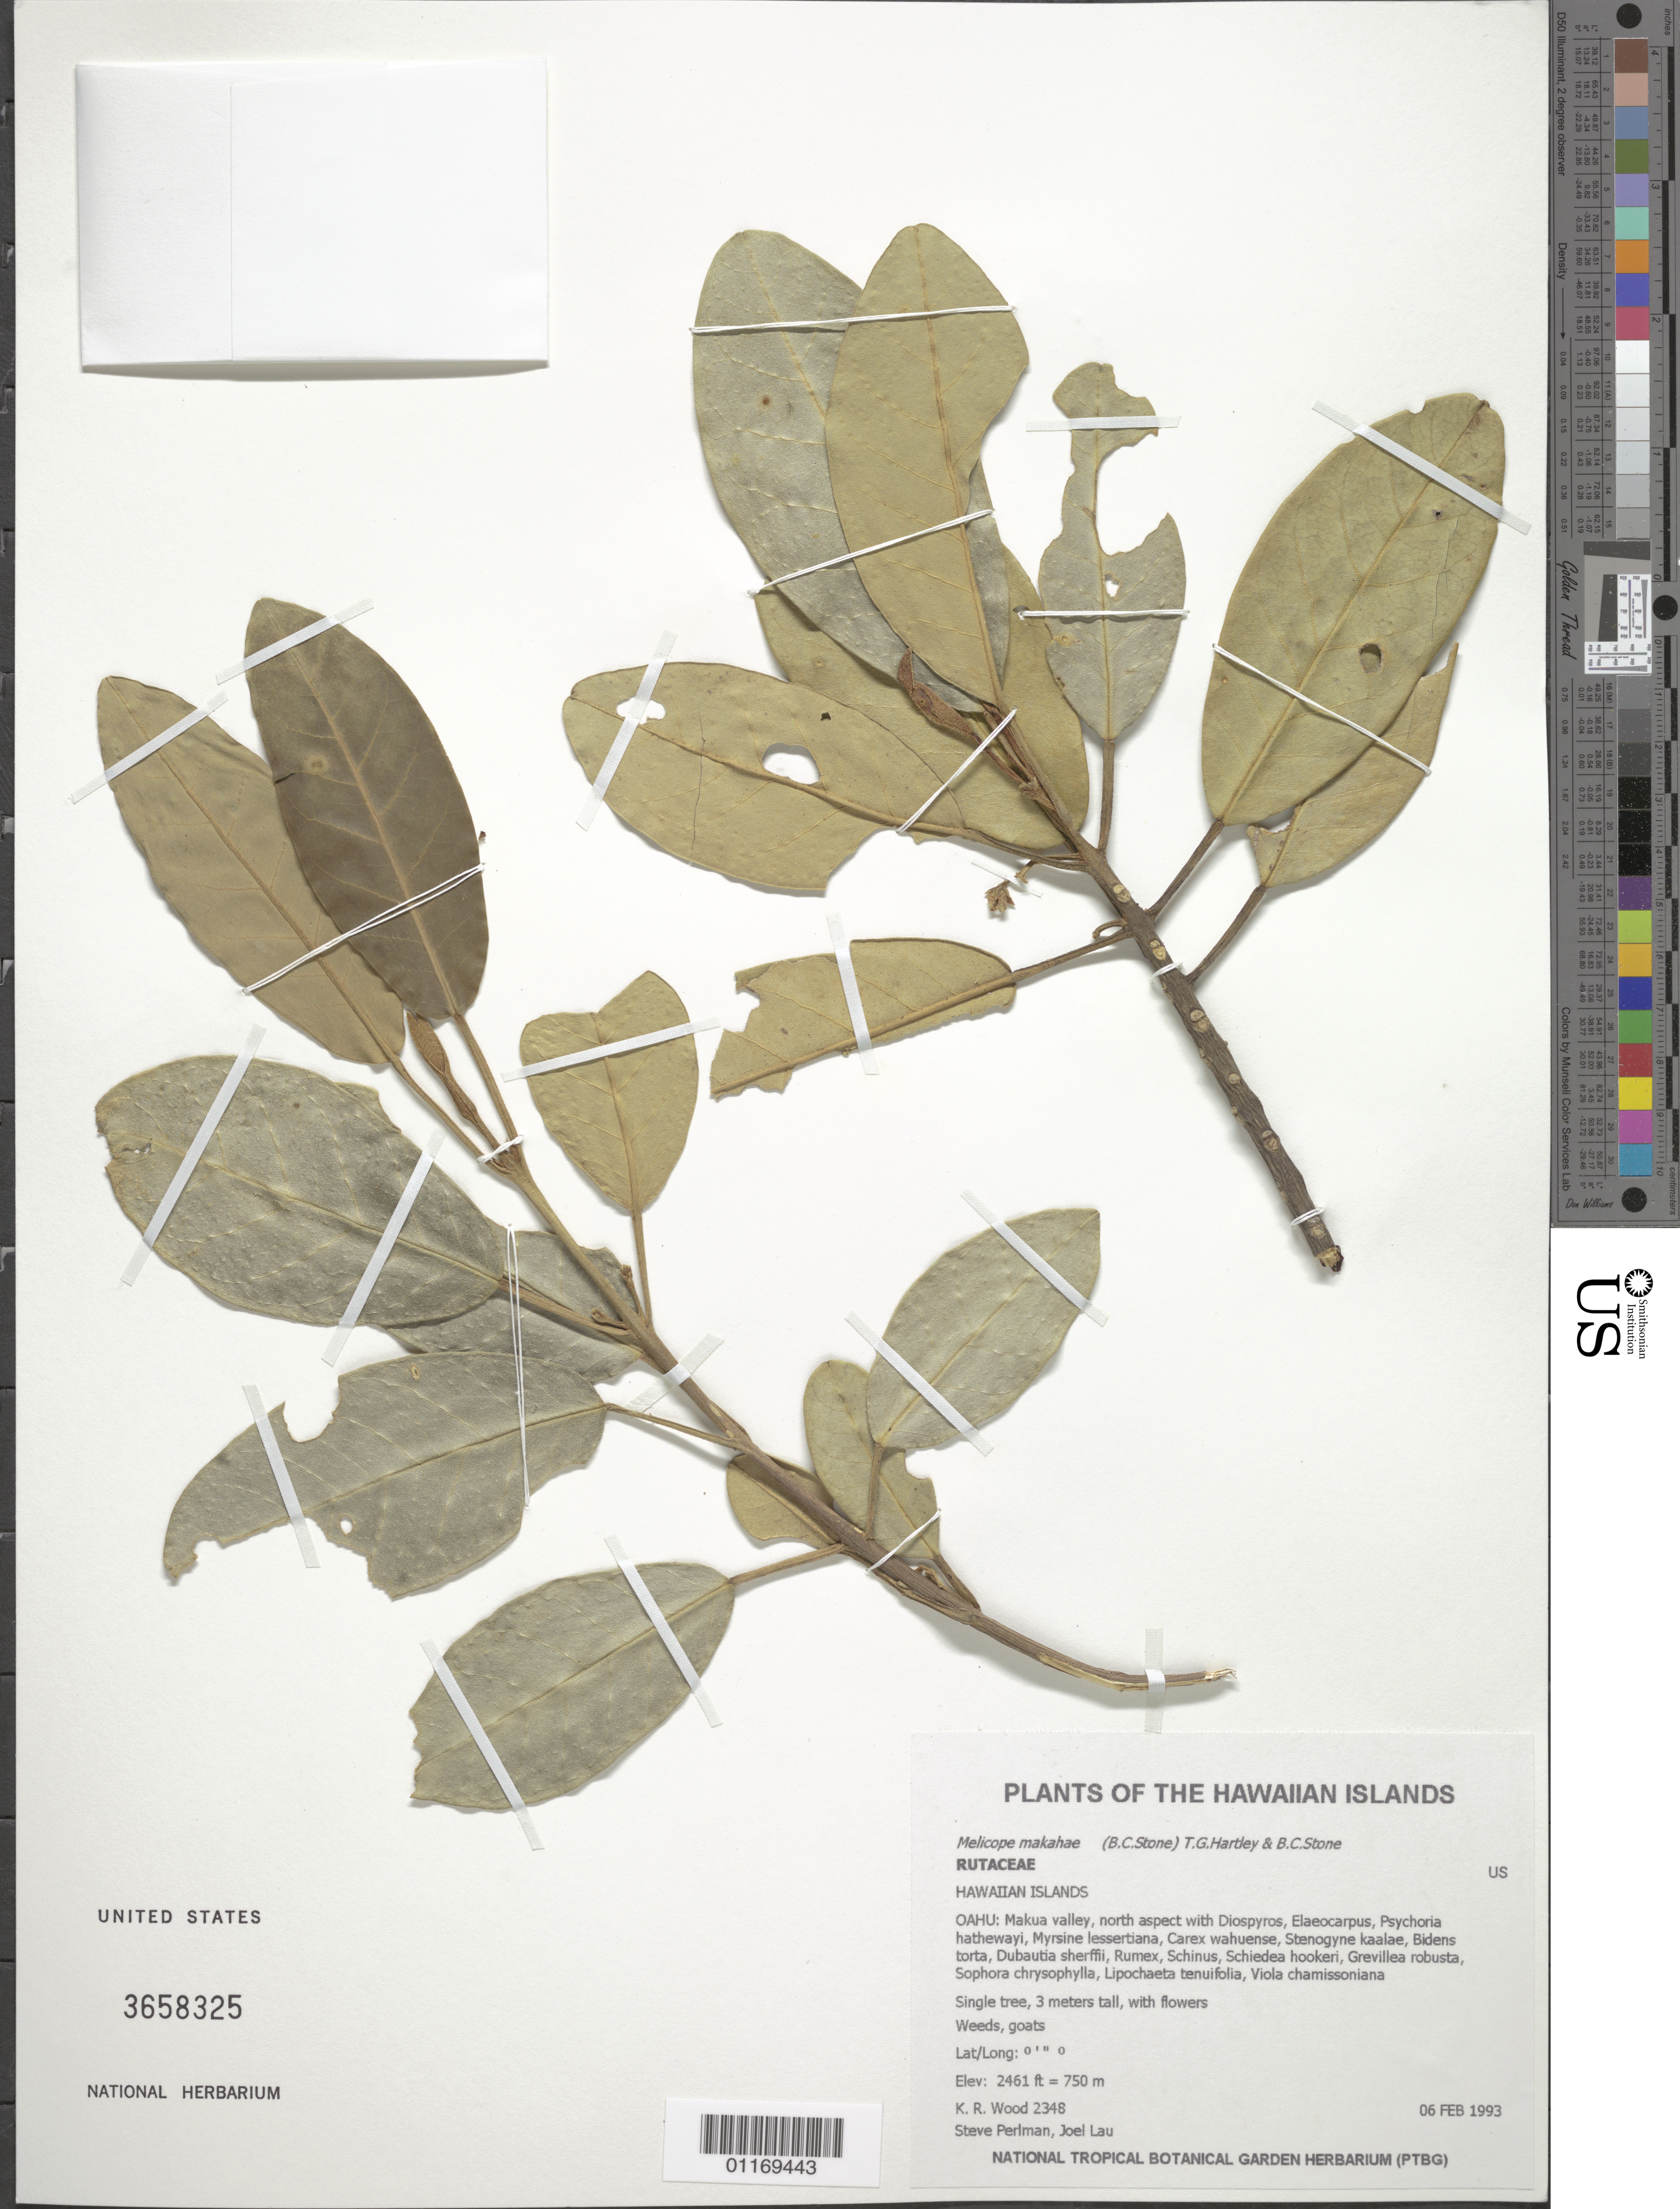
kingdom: Plantae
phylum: Tracheophyta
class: Magnoliopsida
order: Sapindales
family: Rutaceae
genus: Melicope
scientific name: Melicope makahae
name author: (B.C. Stone) T.G. Hartley & B.C. Stone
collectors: K. R. Wood, S. P. Perlman & J. Lau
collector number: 2348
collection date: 1993-02-06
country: United States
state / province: Hawaii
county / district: Honolulu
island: Oahu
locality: Makua valley, north aspect.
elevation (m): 750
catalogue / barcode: US 3658325